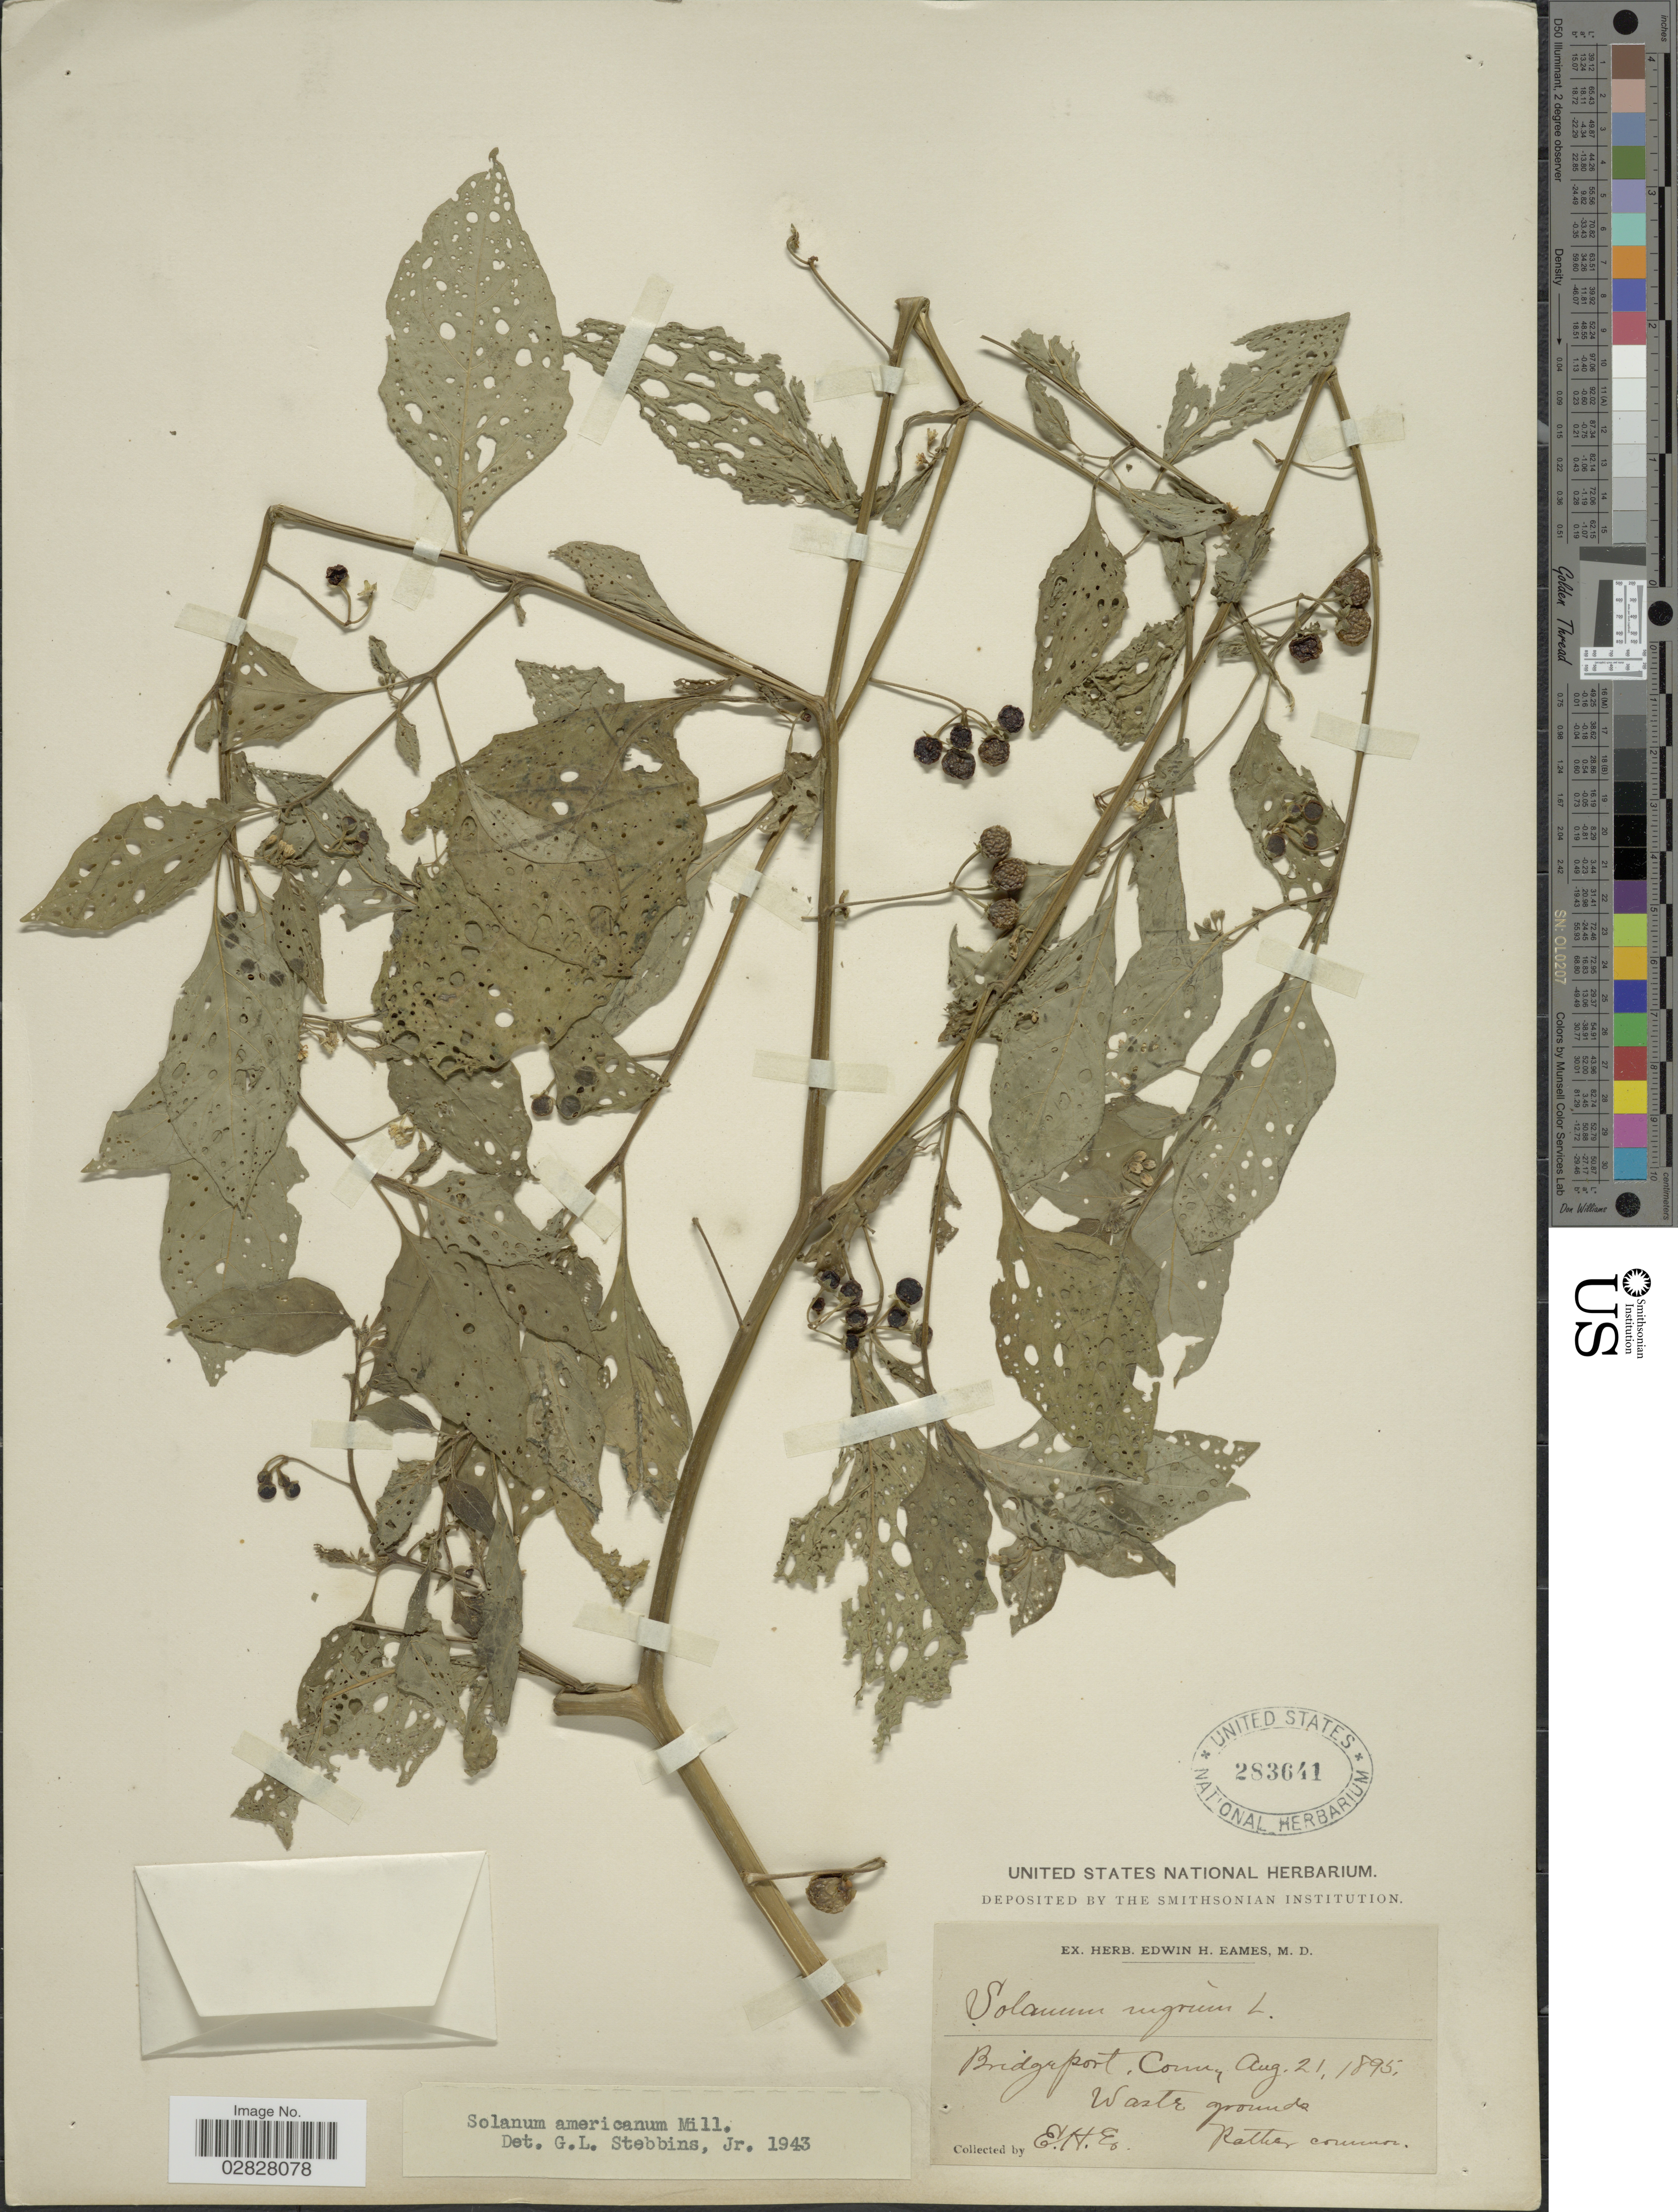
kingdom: Plantae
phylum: Tracheophyta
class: Magnoliopsida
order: Solanales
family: Solanaceae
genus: Solanum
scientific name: Solanum americanum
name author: Mill.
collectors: E. H. Eames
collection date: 1895-08-21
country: United States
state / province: Connecticut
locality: Bridgeport.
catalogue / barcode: US 283641